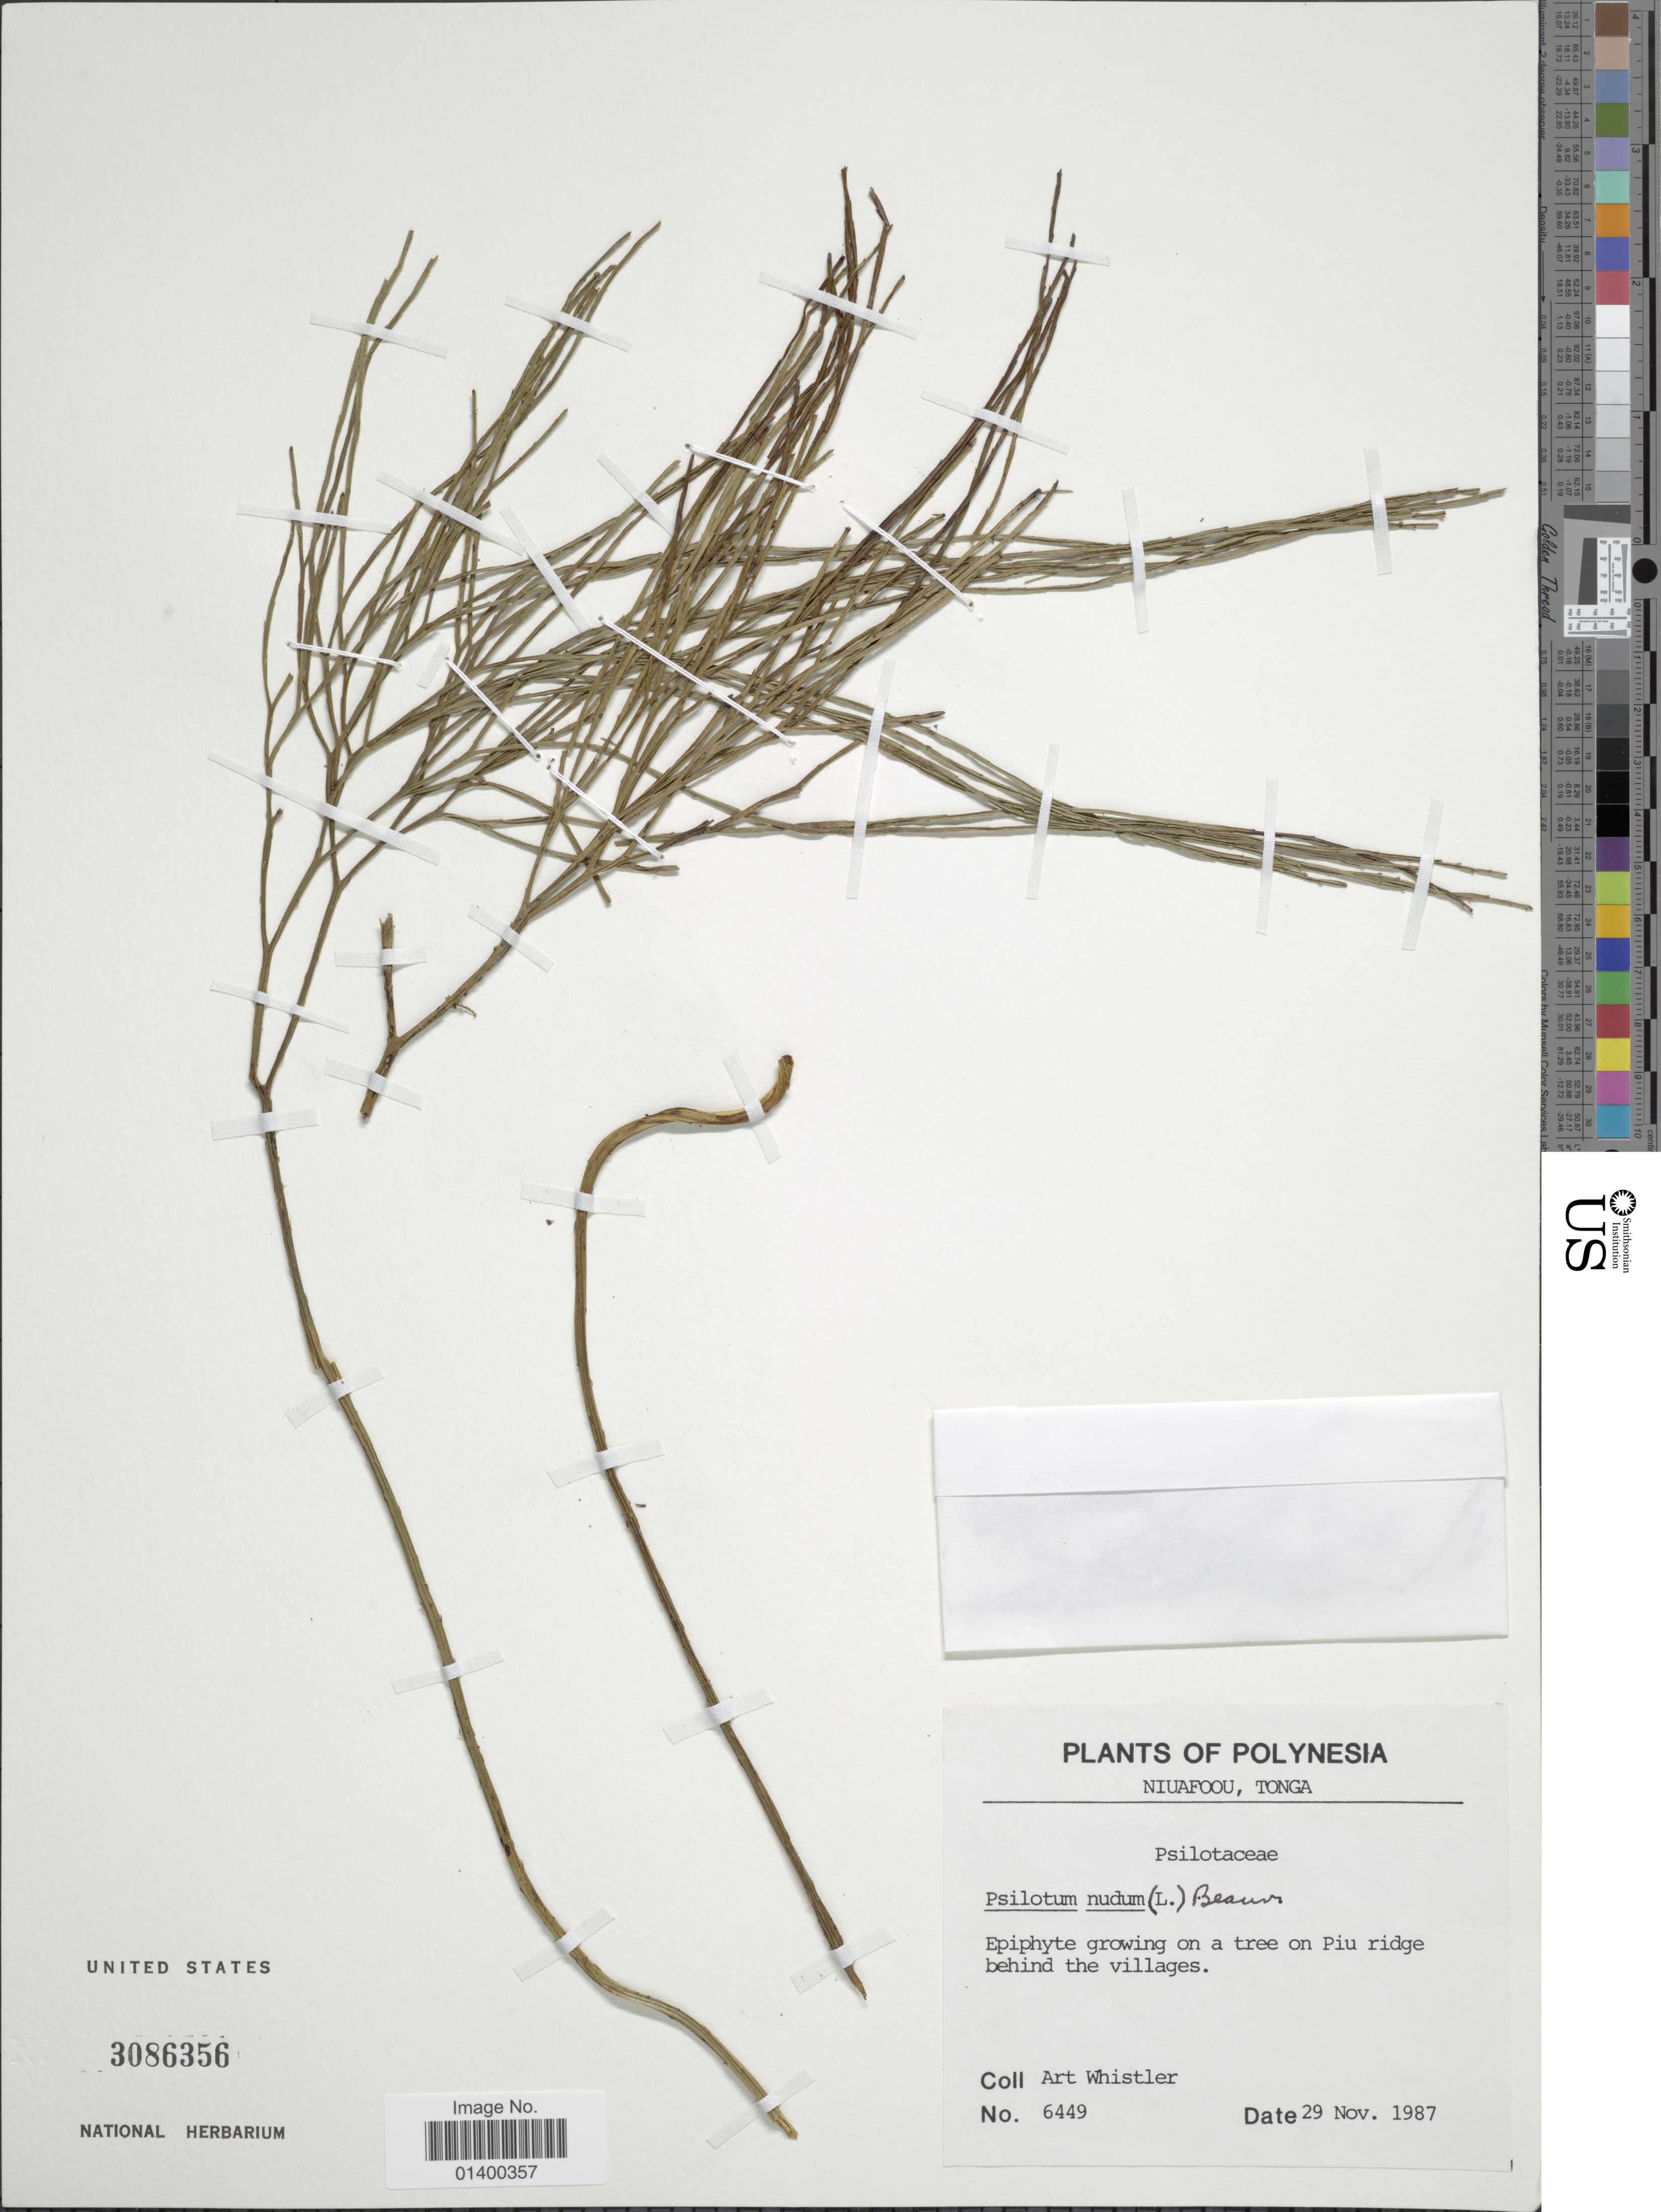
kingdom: Plantae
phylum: Tracheophyta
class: Polypodiopsida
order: Psilotales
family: Psilotaceae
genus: Psilotum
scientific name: Psilotum nudum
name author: (L.) P. Beauv.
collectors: A. Whistler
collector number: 6449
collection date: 1987-11-29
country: French Polynesia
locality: Polynesia, Niuafoo, Tonga, on Piu ridge behind the villages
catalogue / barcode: US 3086356